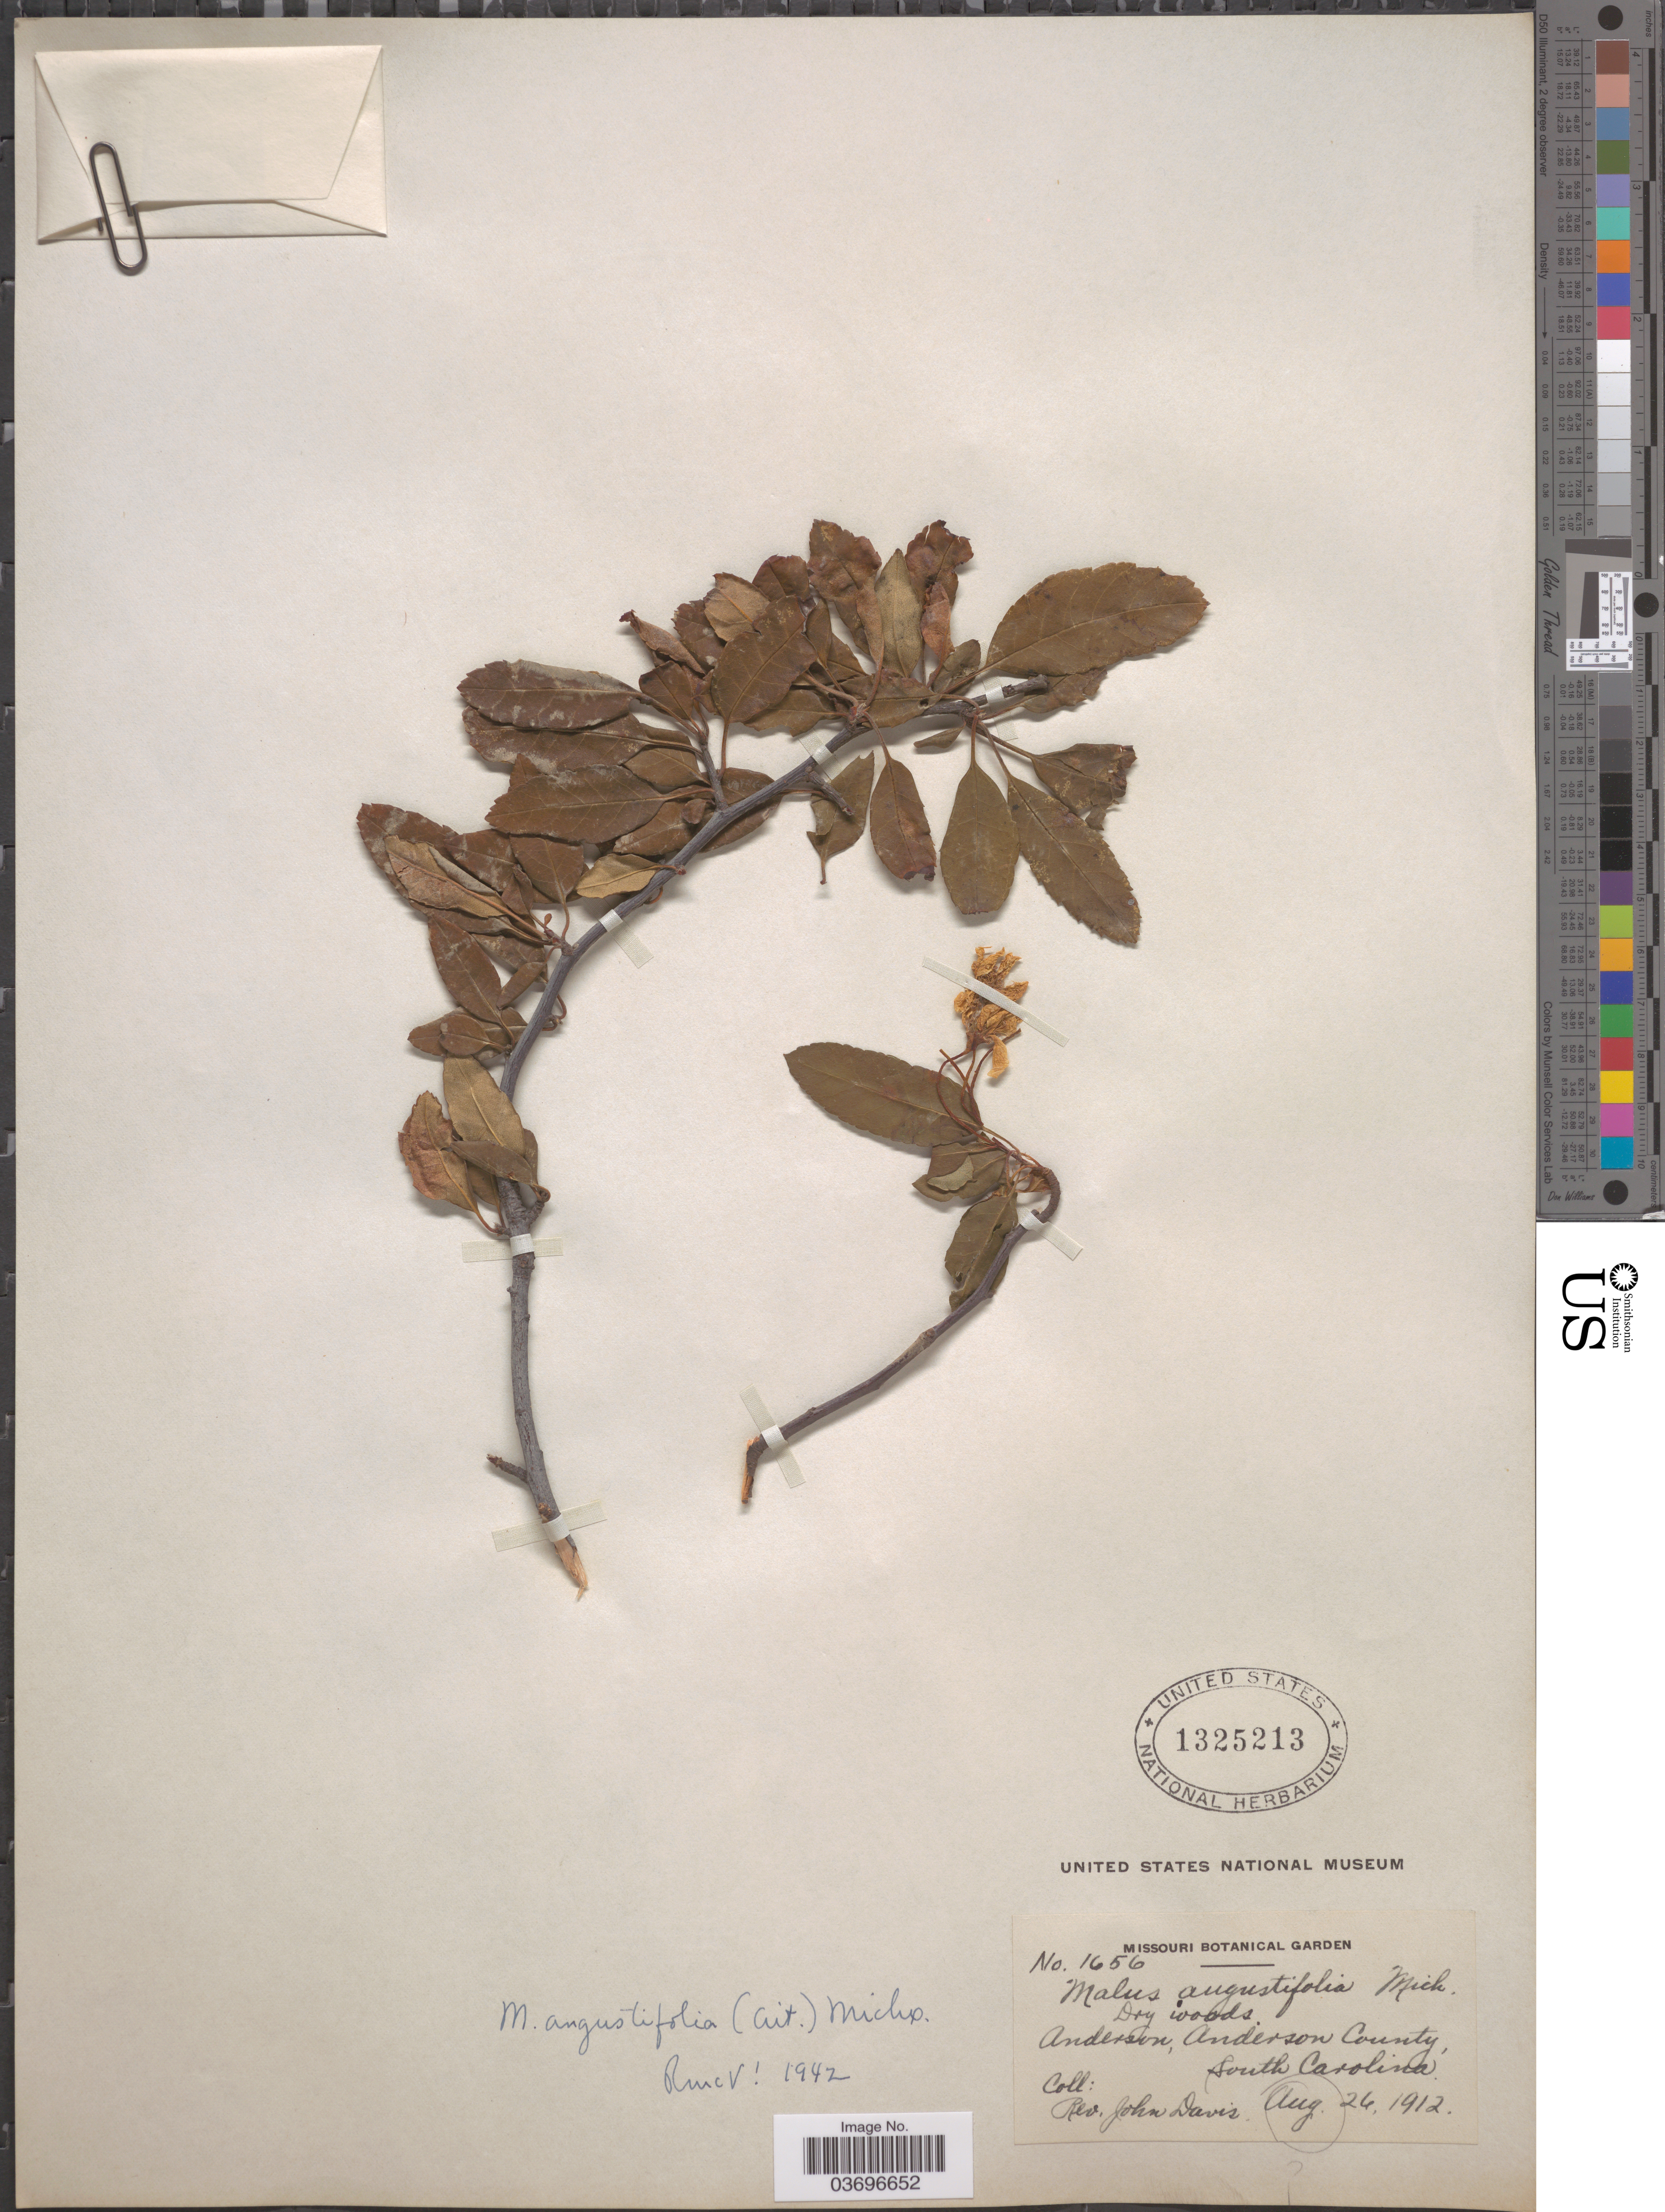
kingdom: Plantae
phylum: Tracheophyta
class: Magnoliopsida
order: Rosales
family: Rosaceae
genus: Malus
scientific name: Malus angustifolia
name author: (Aiton) Michx.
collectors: J. Davis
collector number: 1656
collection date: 1912-08-26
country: United States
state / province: South Carolina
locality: Anderson, Anderson County.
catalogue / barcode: US 1325213